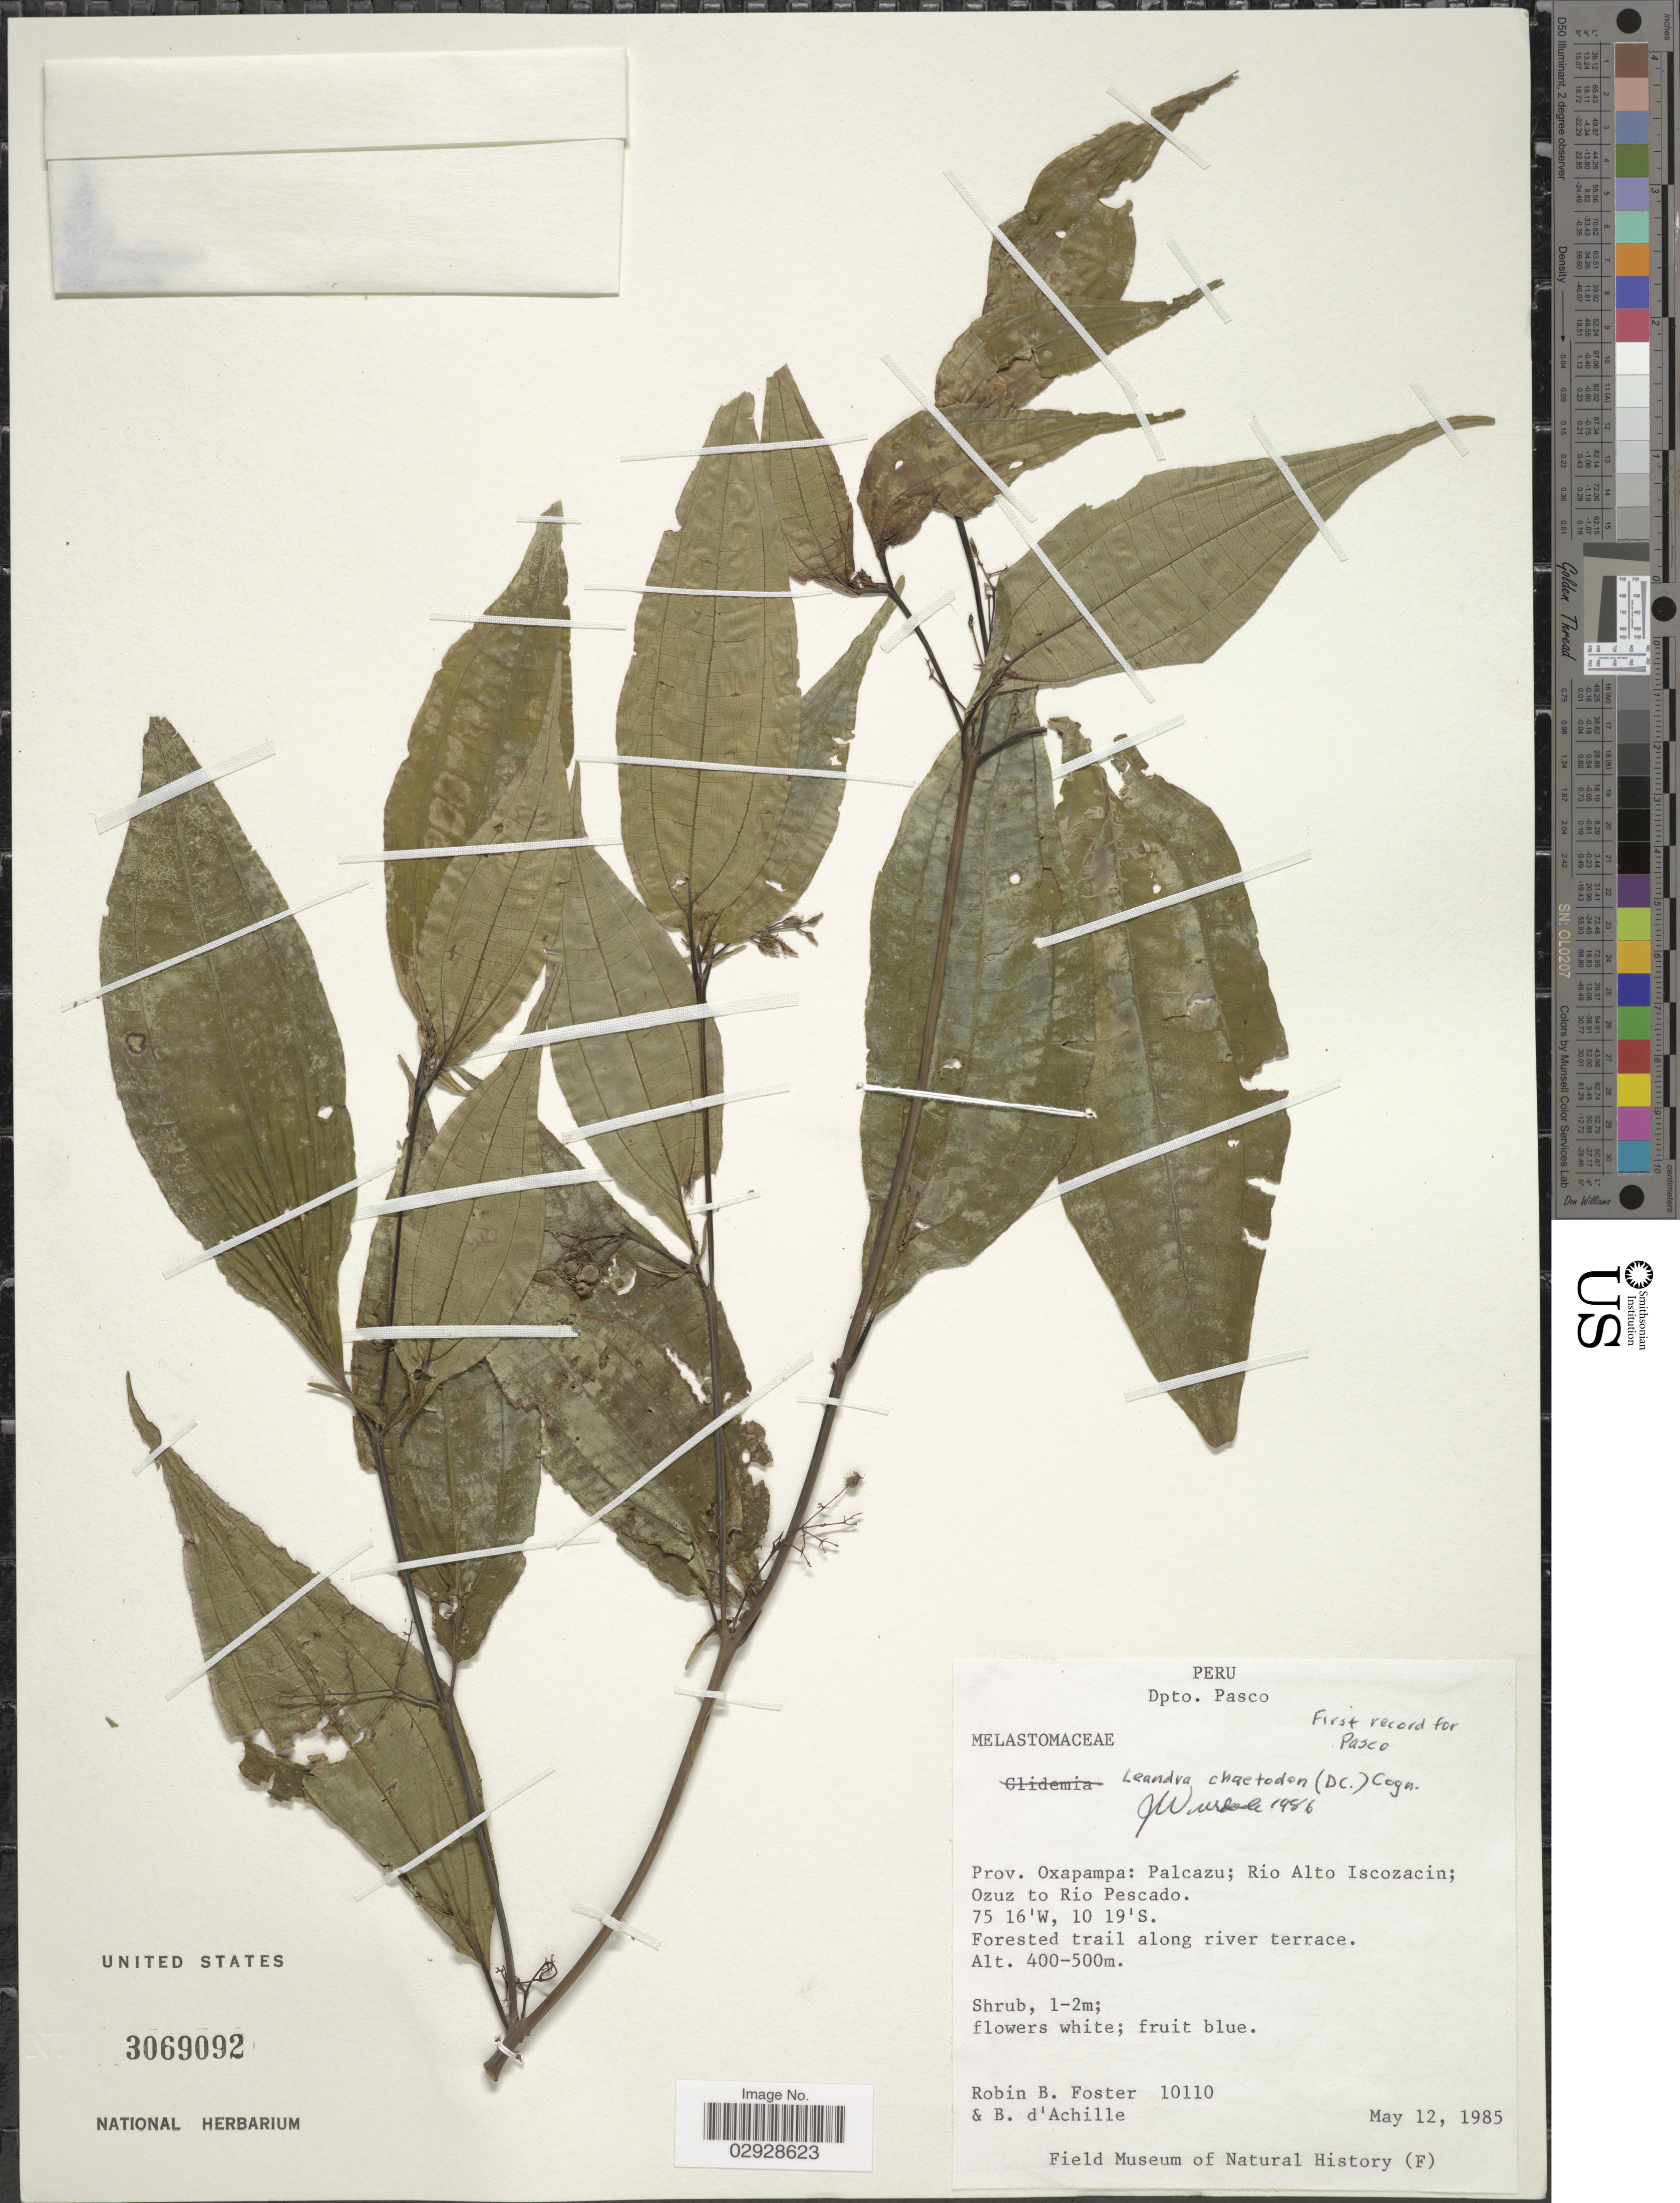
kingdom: Plantae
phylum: Tracheophyta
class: Magnoliopsida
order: Myrtales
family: Melastomataceae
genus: Leandra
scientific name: Leandra chaetodon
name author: (DC.) Cogn.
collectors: R. B. Foster & B. d'Achille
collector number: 10110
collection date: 1985-05-12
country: Peru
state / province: Pasco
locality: Dpto. Pasco. Prov. Oxapampa: Palcazu; Rio Alto Iscozacin; Ozuz to Rio Pescado. Forested trail along river terrace.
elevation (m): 400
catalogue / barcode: US 3069092